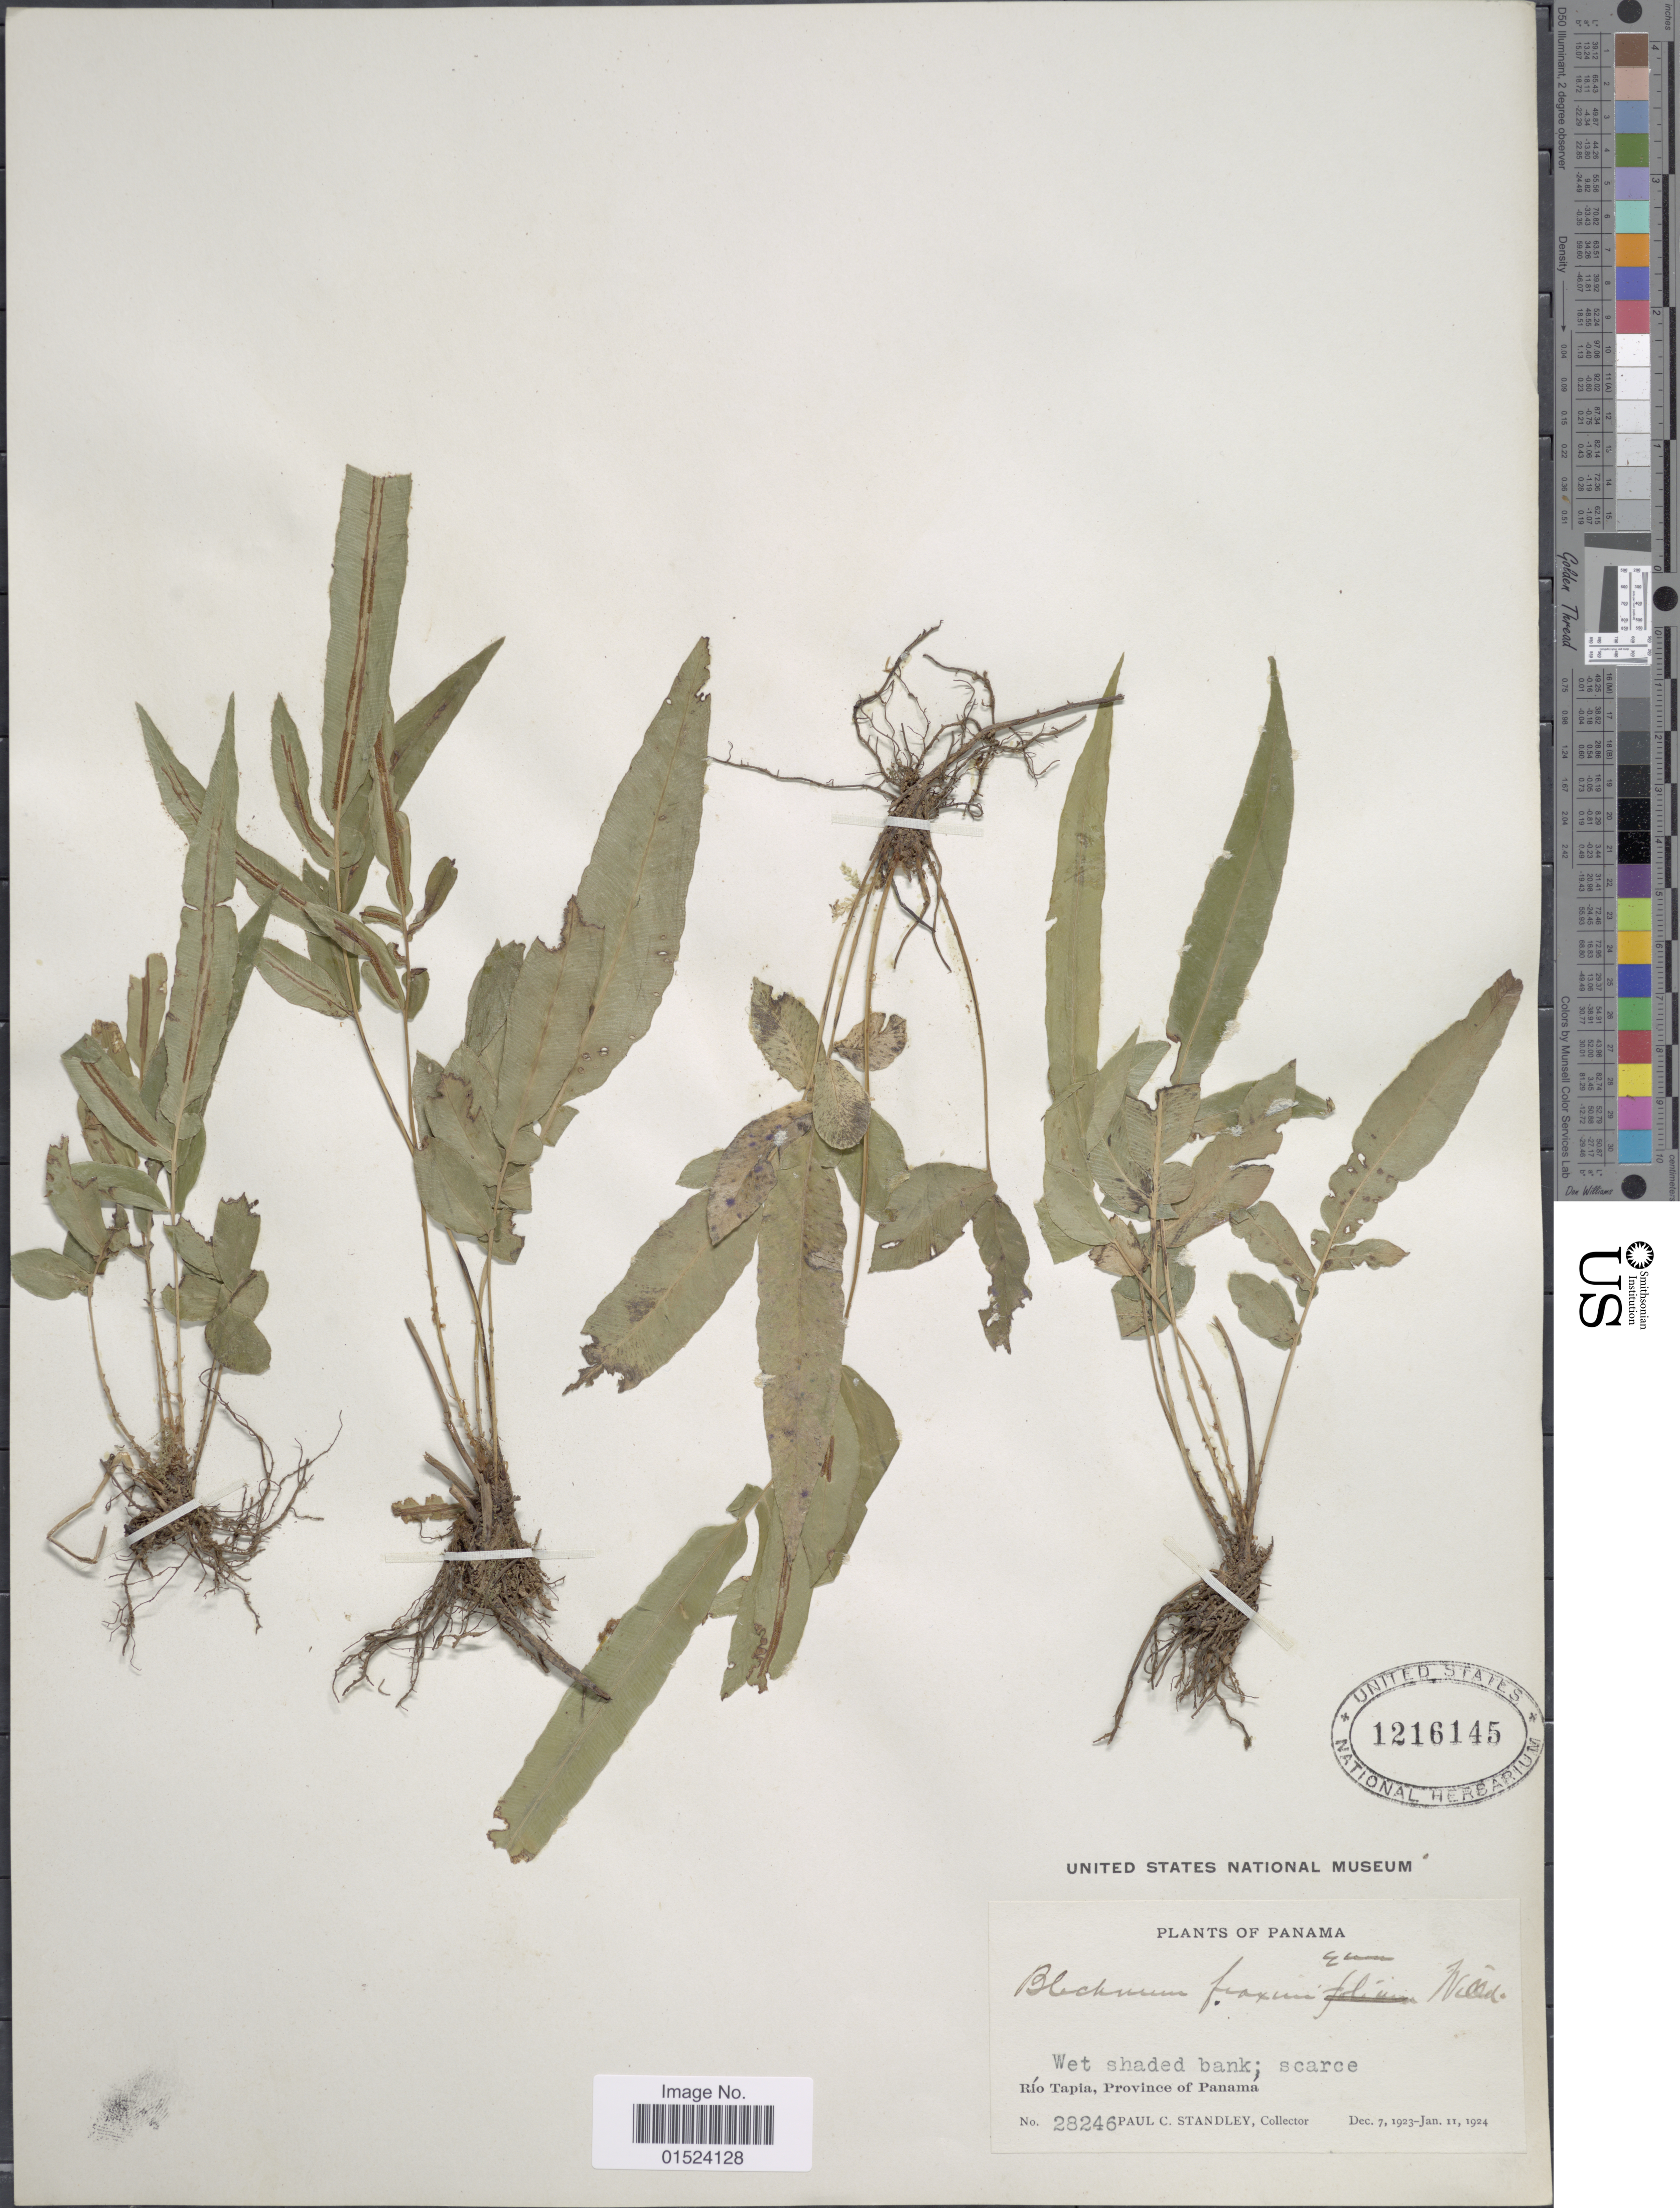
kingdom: Plantae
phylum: Tracheophyta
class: Polypodiopsida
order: Polypodiales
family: Blechnaceae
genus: Blechnum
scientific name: Blechnum gracile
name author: Kaulf.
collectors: P. C. Standley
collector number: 28246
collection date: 1924-01-11/1924-12-07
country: Panama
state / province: Panamá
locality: Río Tapia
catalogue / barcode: US 1216145